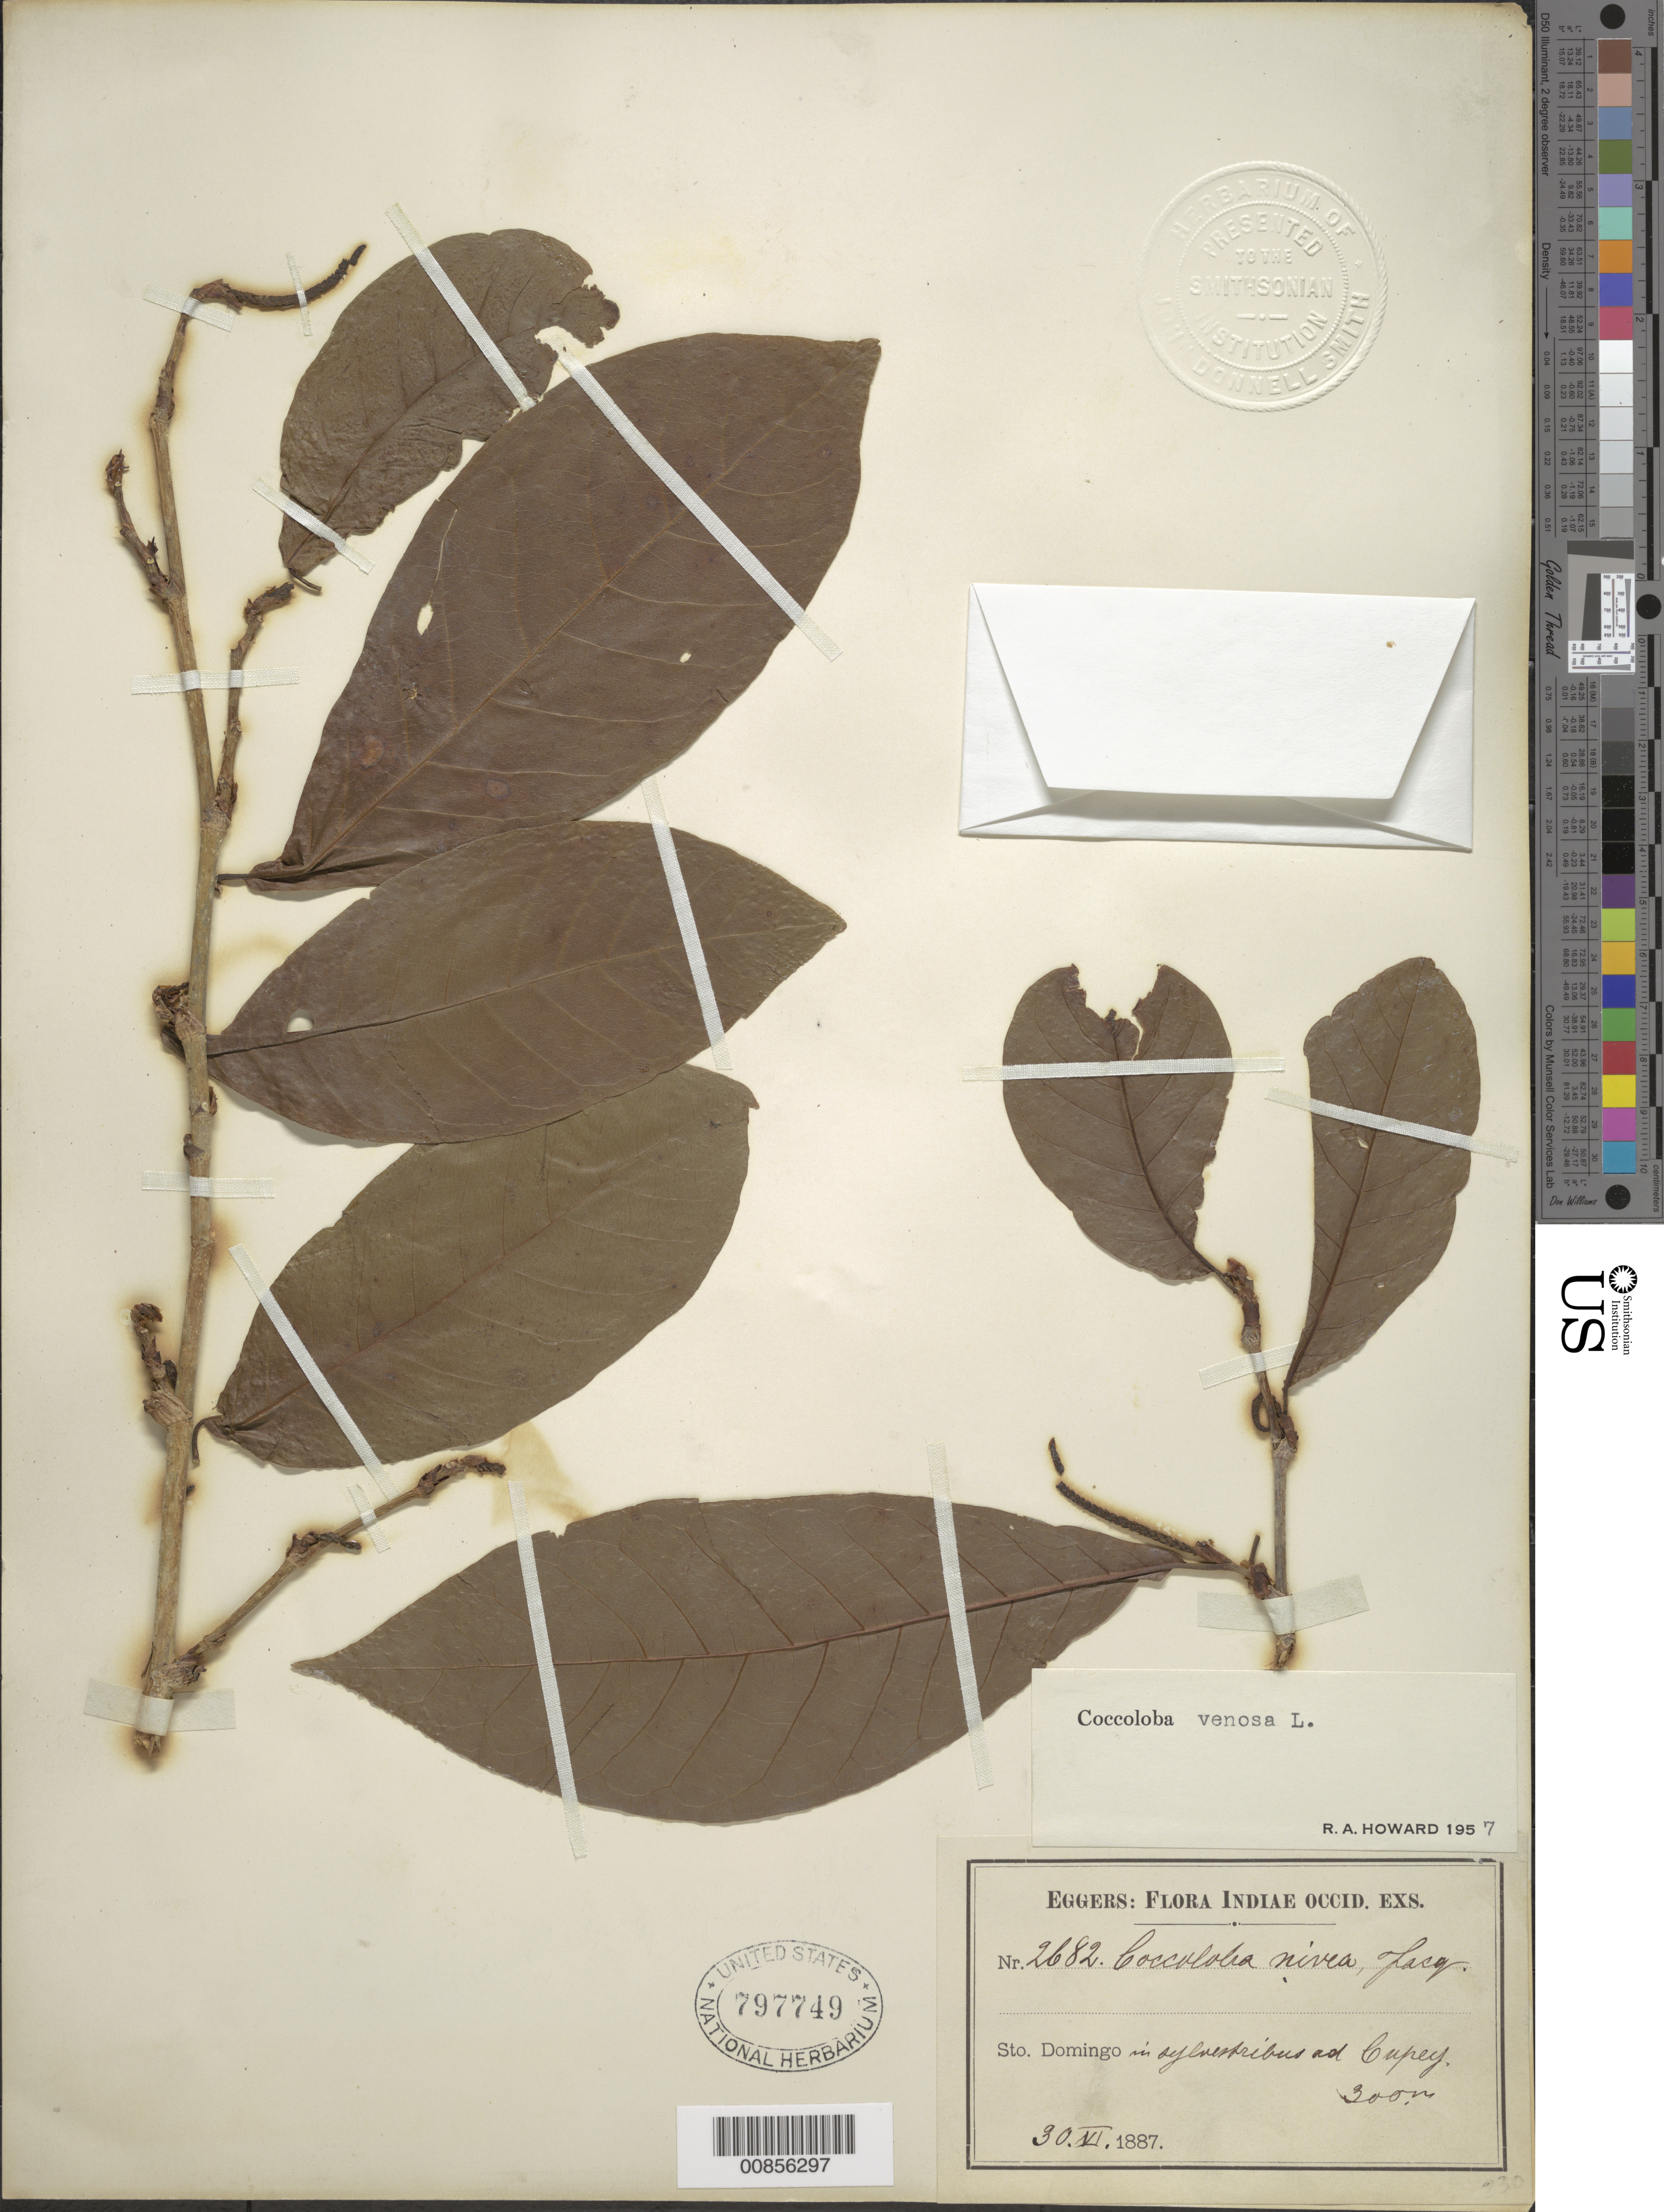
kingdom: Plantae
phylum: Tracheophyta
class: Magnoliopsida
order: Caryophyllales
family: Polygonaceae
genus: Coccoloba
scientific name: Coccoloba venosa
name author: L.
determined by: Howard, R. A.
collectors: H. F. A. von Eggers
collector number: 2682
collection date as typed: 30 Jun 1887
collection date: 1887-06-30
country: Dominican Republic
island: Hispaniola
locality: Ad Cupey.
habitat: In sylvestribus.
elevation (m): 300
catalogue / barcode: US 797749